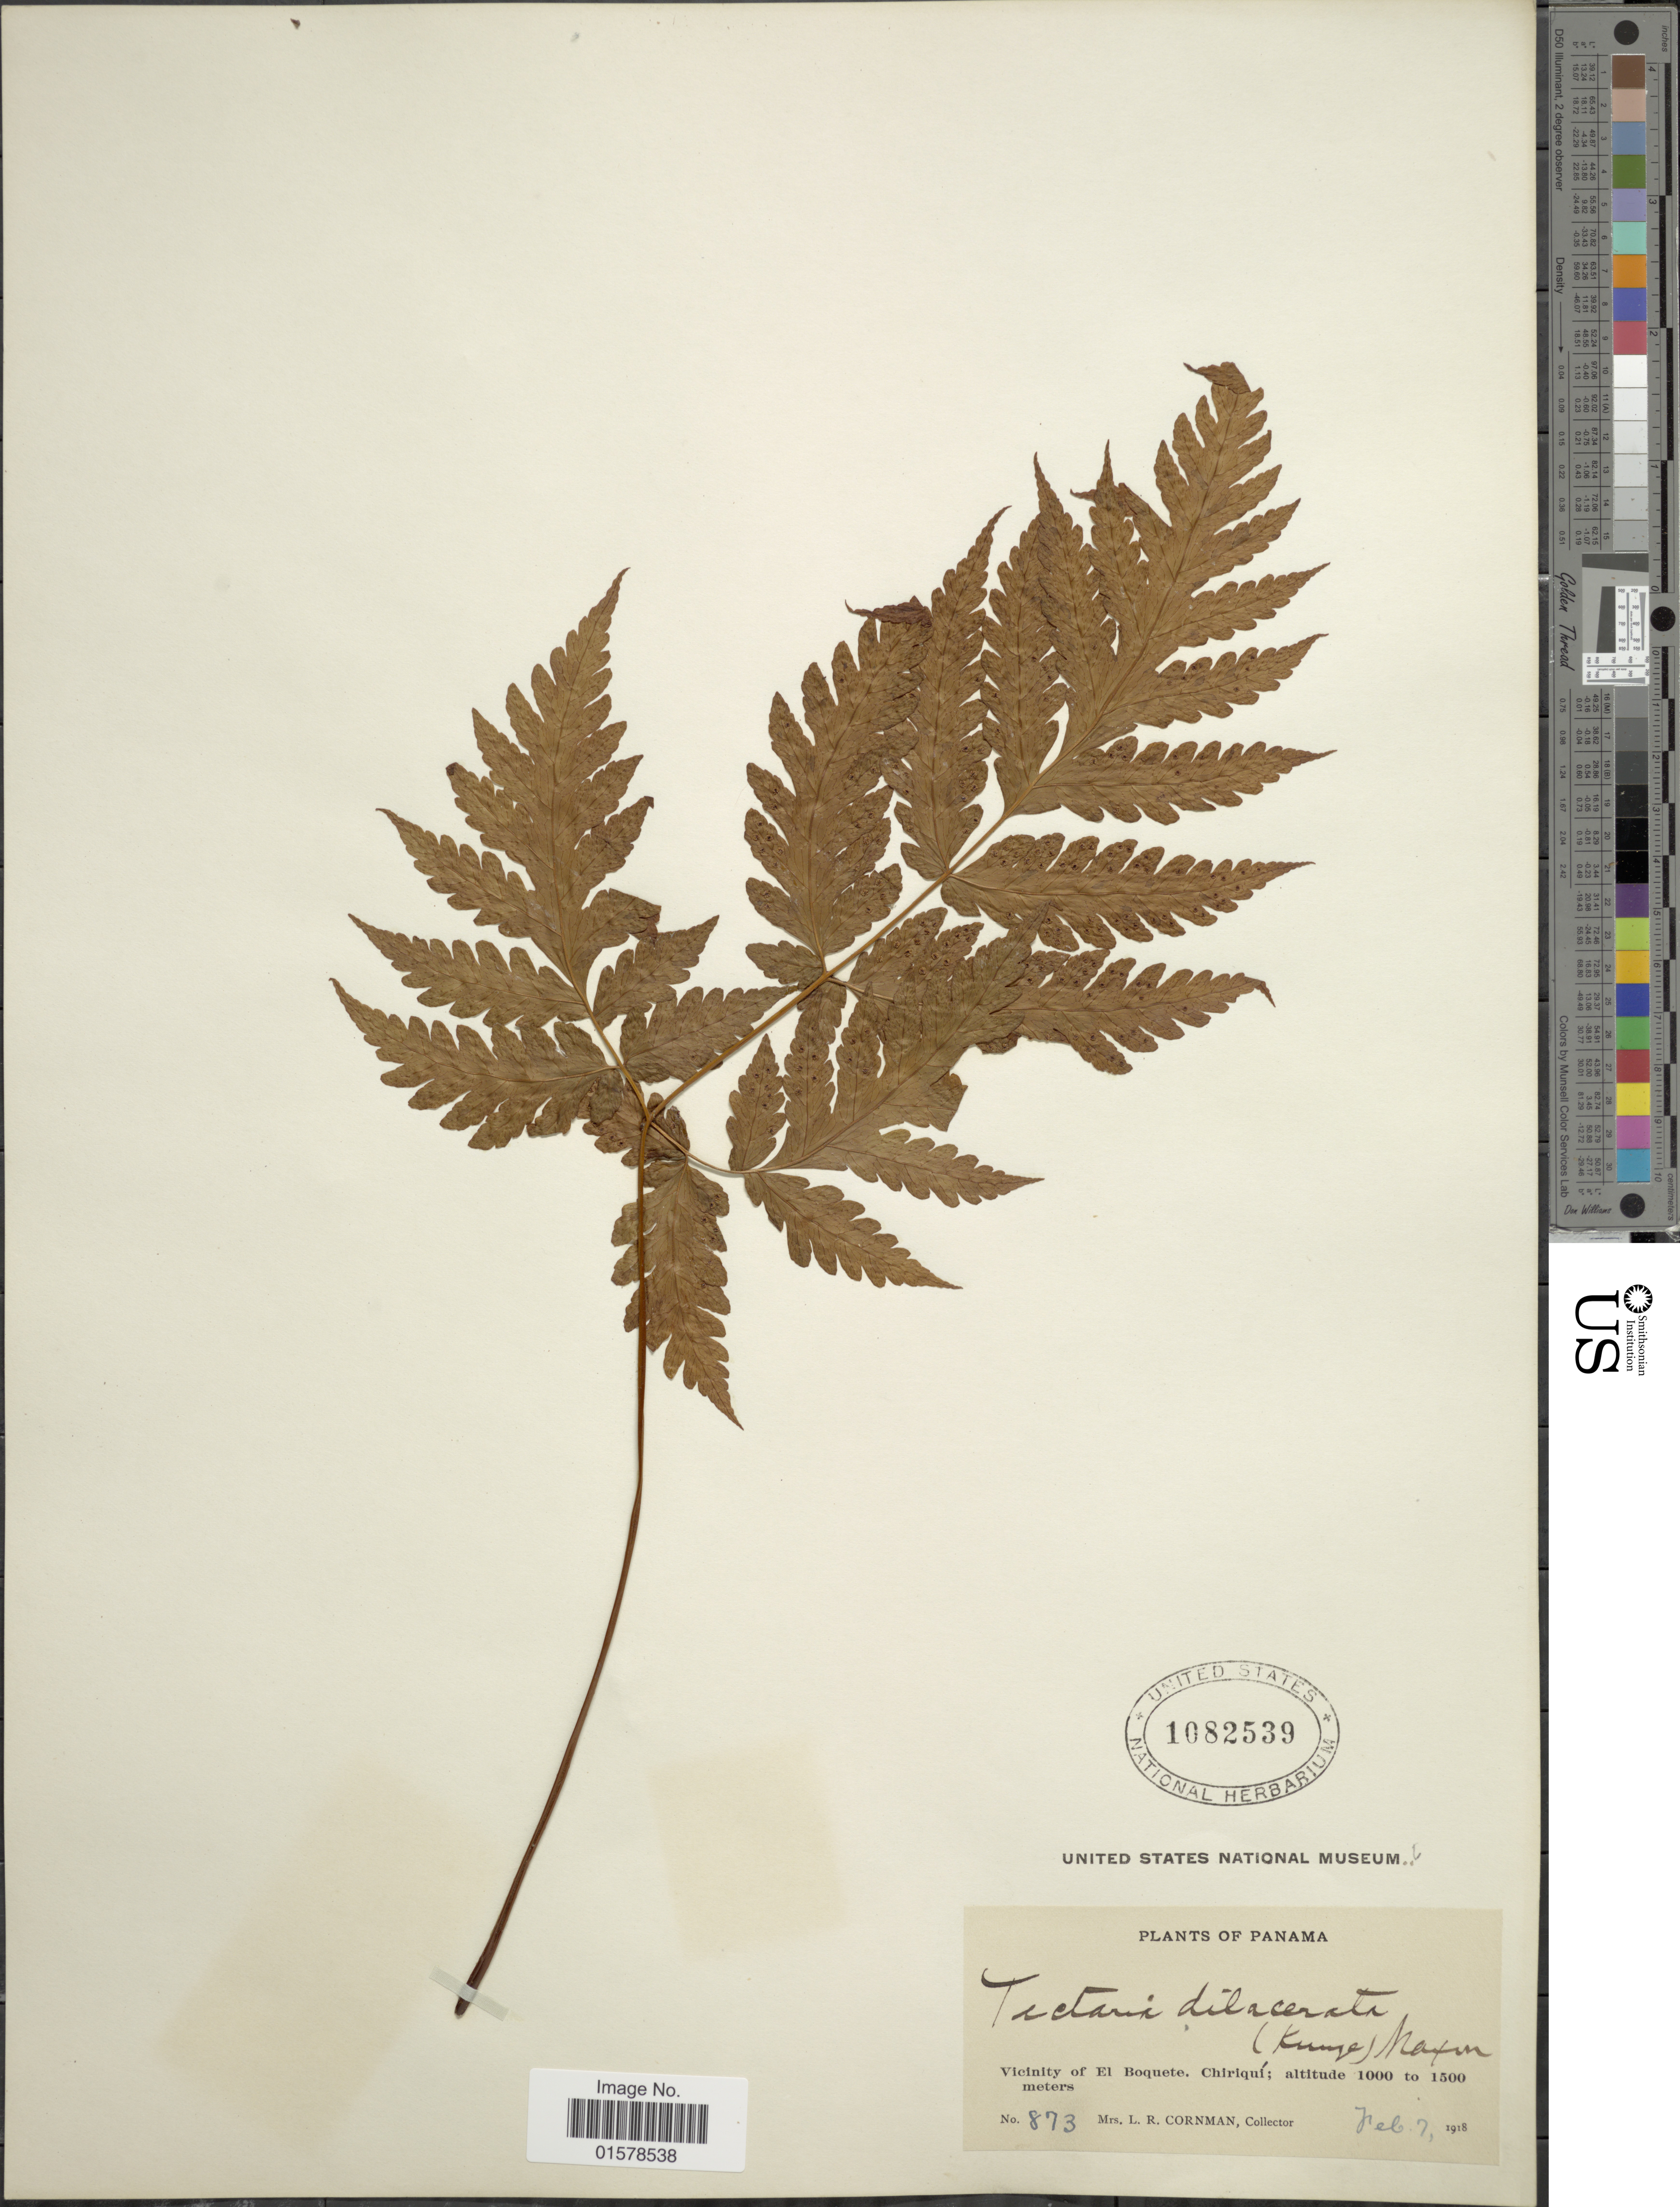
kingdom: Plantae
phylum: Tracheophyta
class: Polypodiopsida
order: Polypodiales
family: Tectariaceae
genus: Tectaria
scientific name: Tectaria mexicana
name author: (Fée) C.V. Morton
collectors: L. Cornman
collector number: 873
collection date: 1918-02-07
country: Panama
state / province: Chiriqui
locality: Vicinity of El Boquete, Chiriqui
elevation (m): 1000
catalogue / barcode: US 1082539